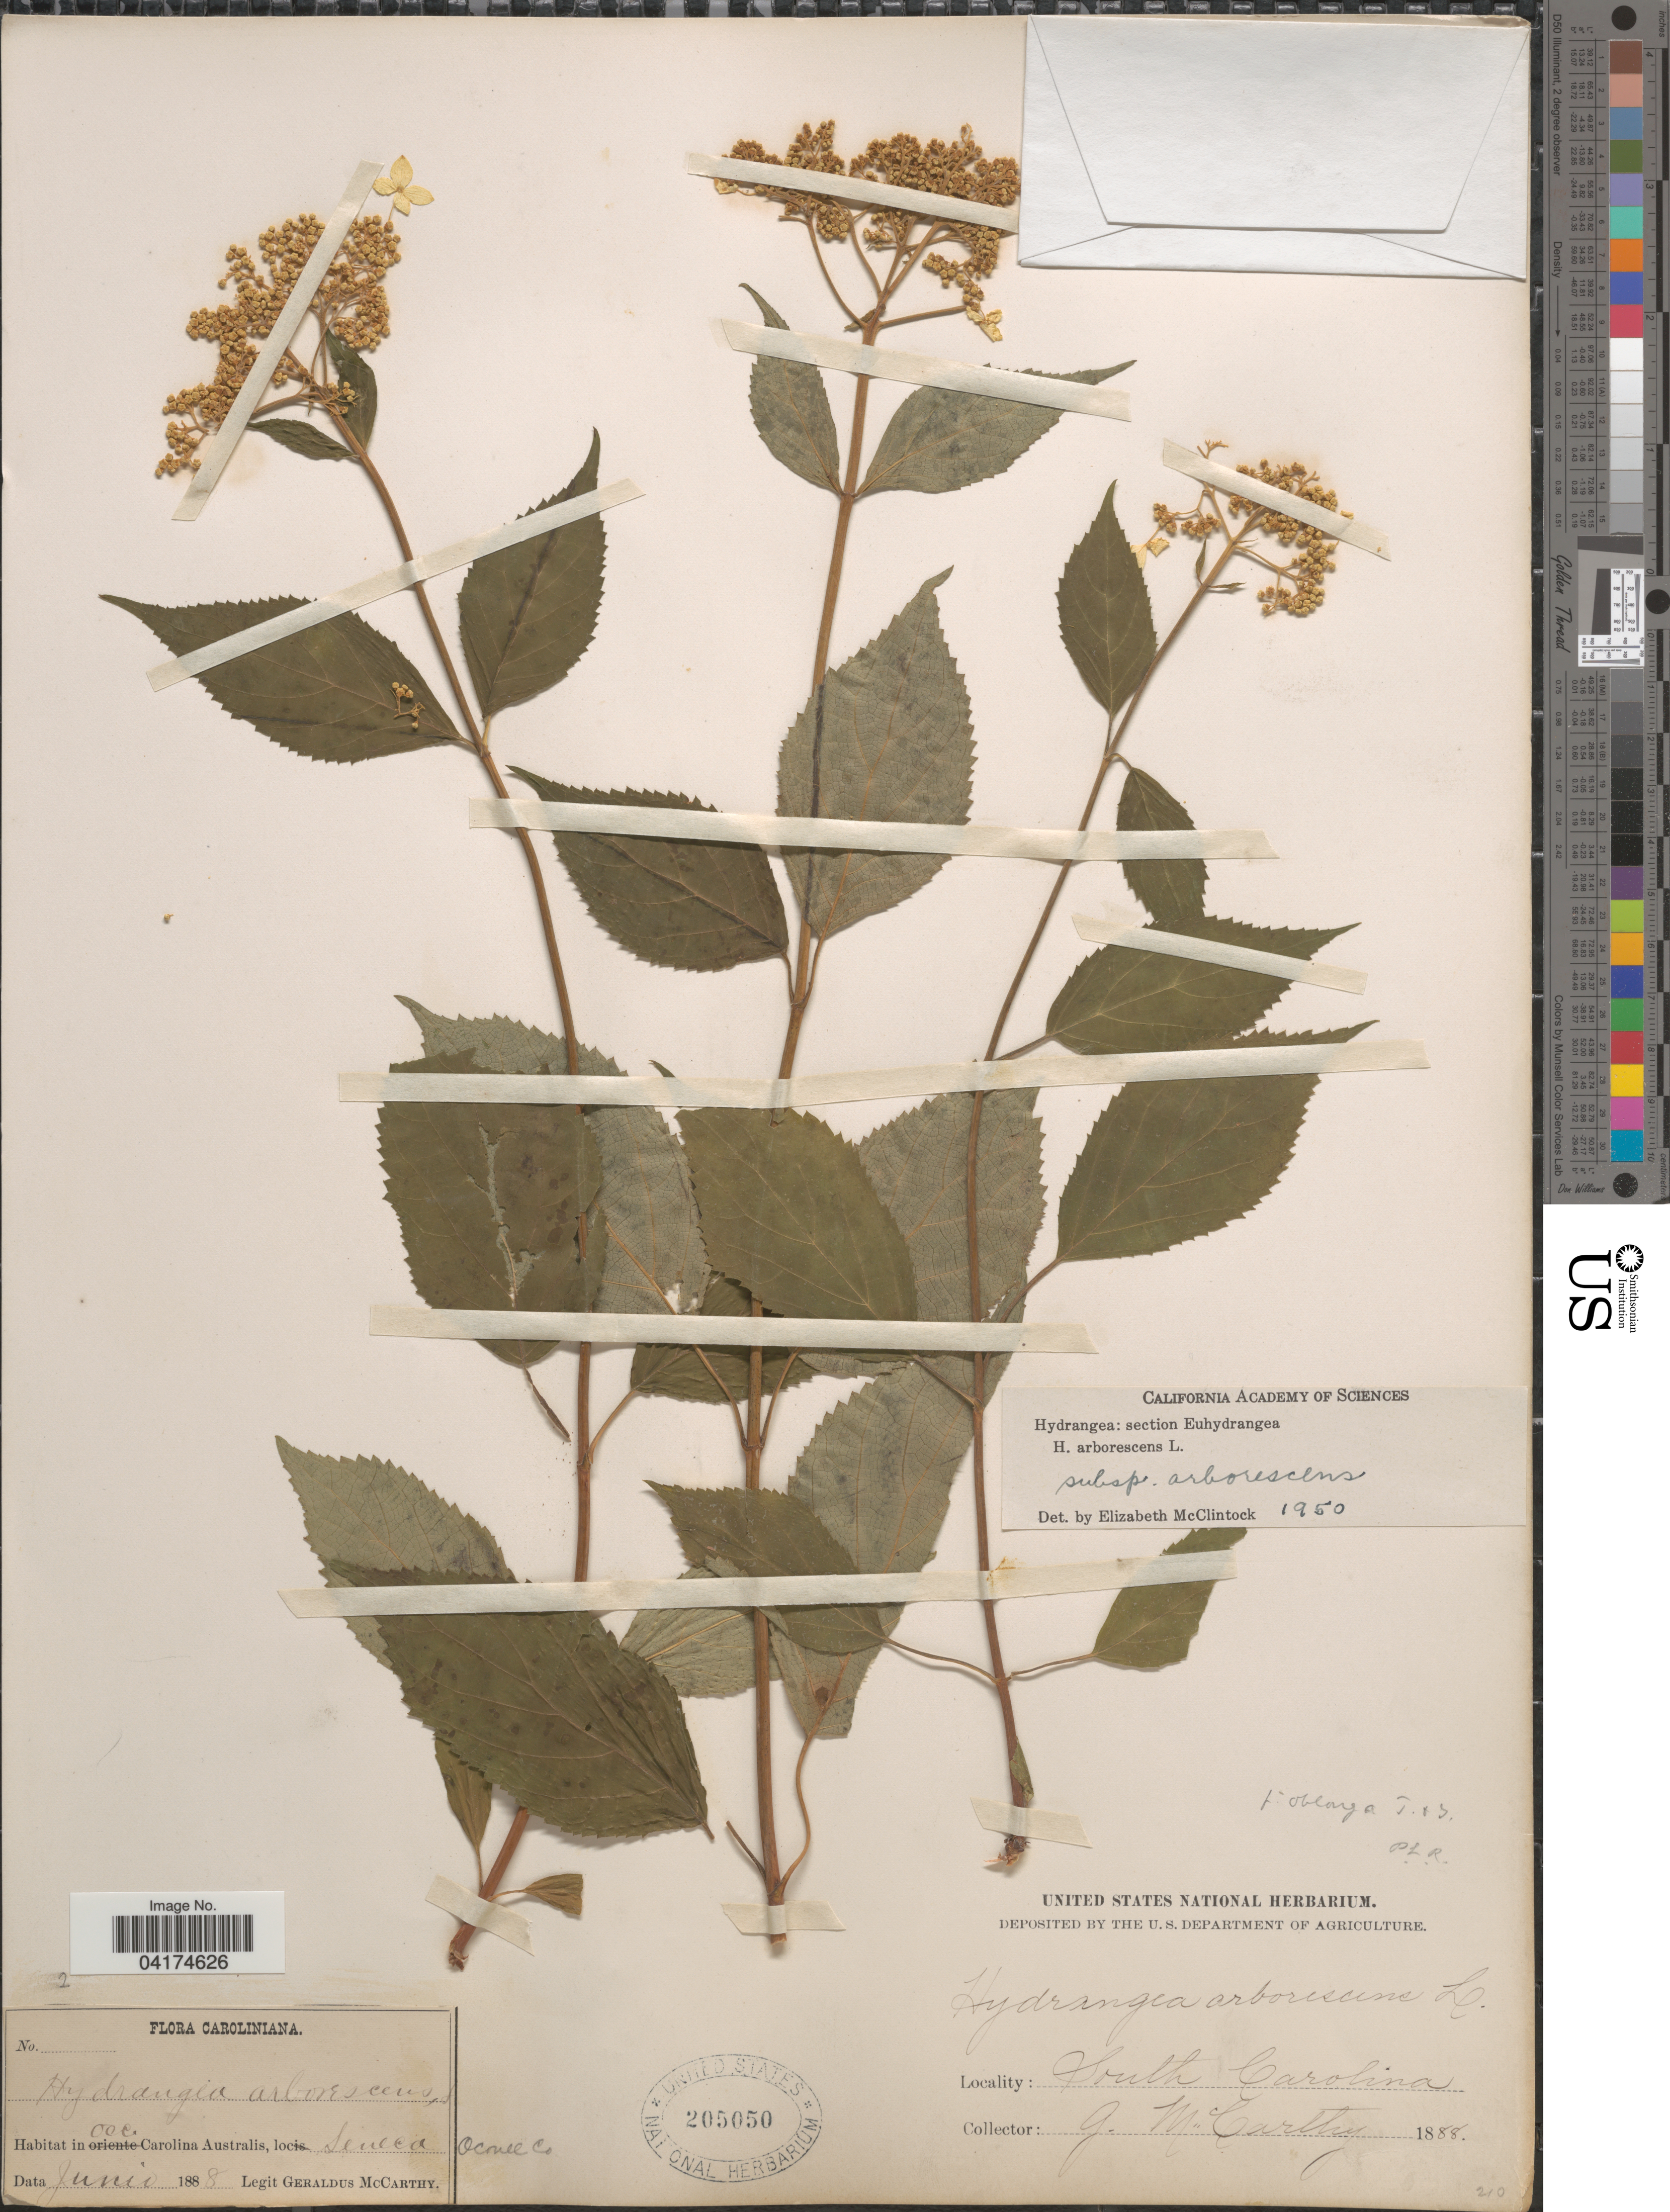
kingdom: Plantae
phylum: Tracheophyta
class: Magnoliopsida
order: Cornales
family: Hydrangeaceae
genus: Hydrangea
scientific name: Hydrangea arborescens subsp. arborescens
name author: L.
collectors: G. McCarthy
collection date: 1888-06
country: United States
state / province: South Carolina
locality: Occ. Carolina Australis, Seneca. Oconee Co.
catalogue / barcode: US 205050